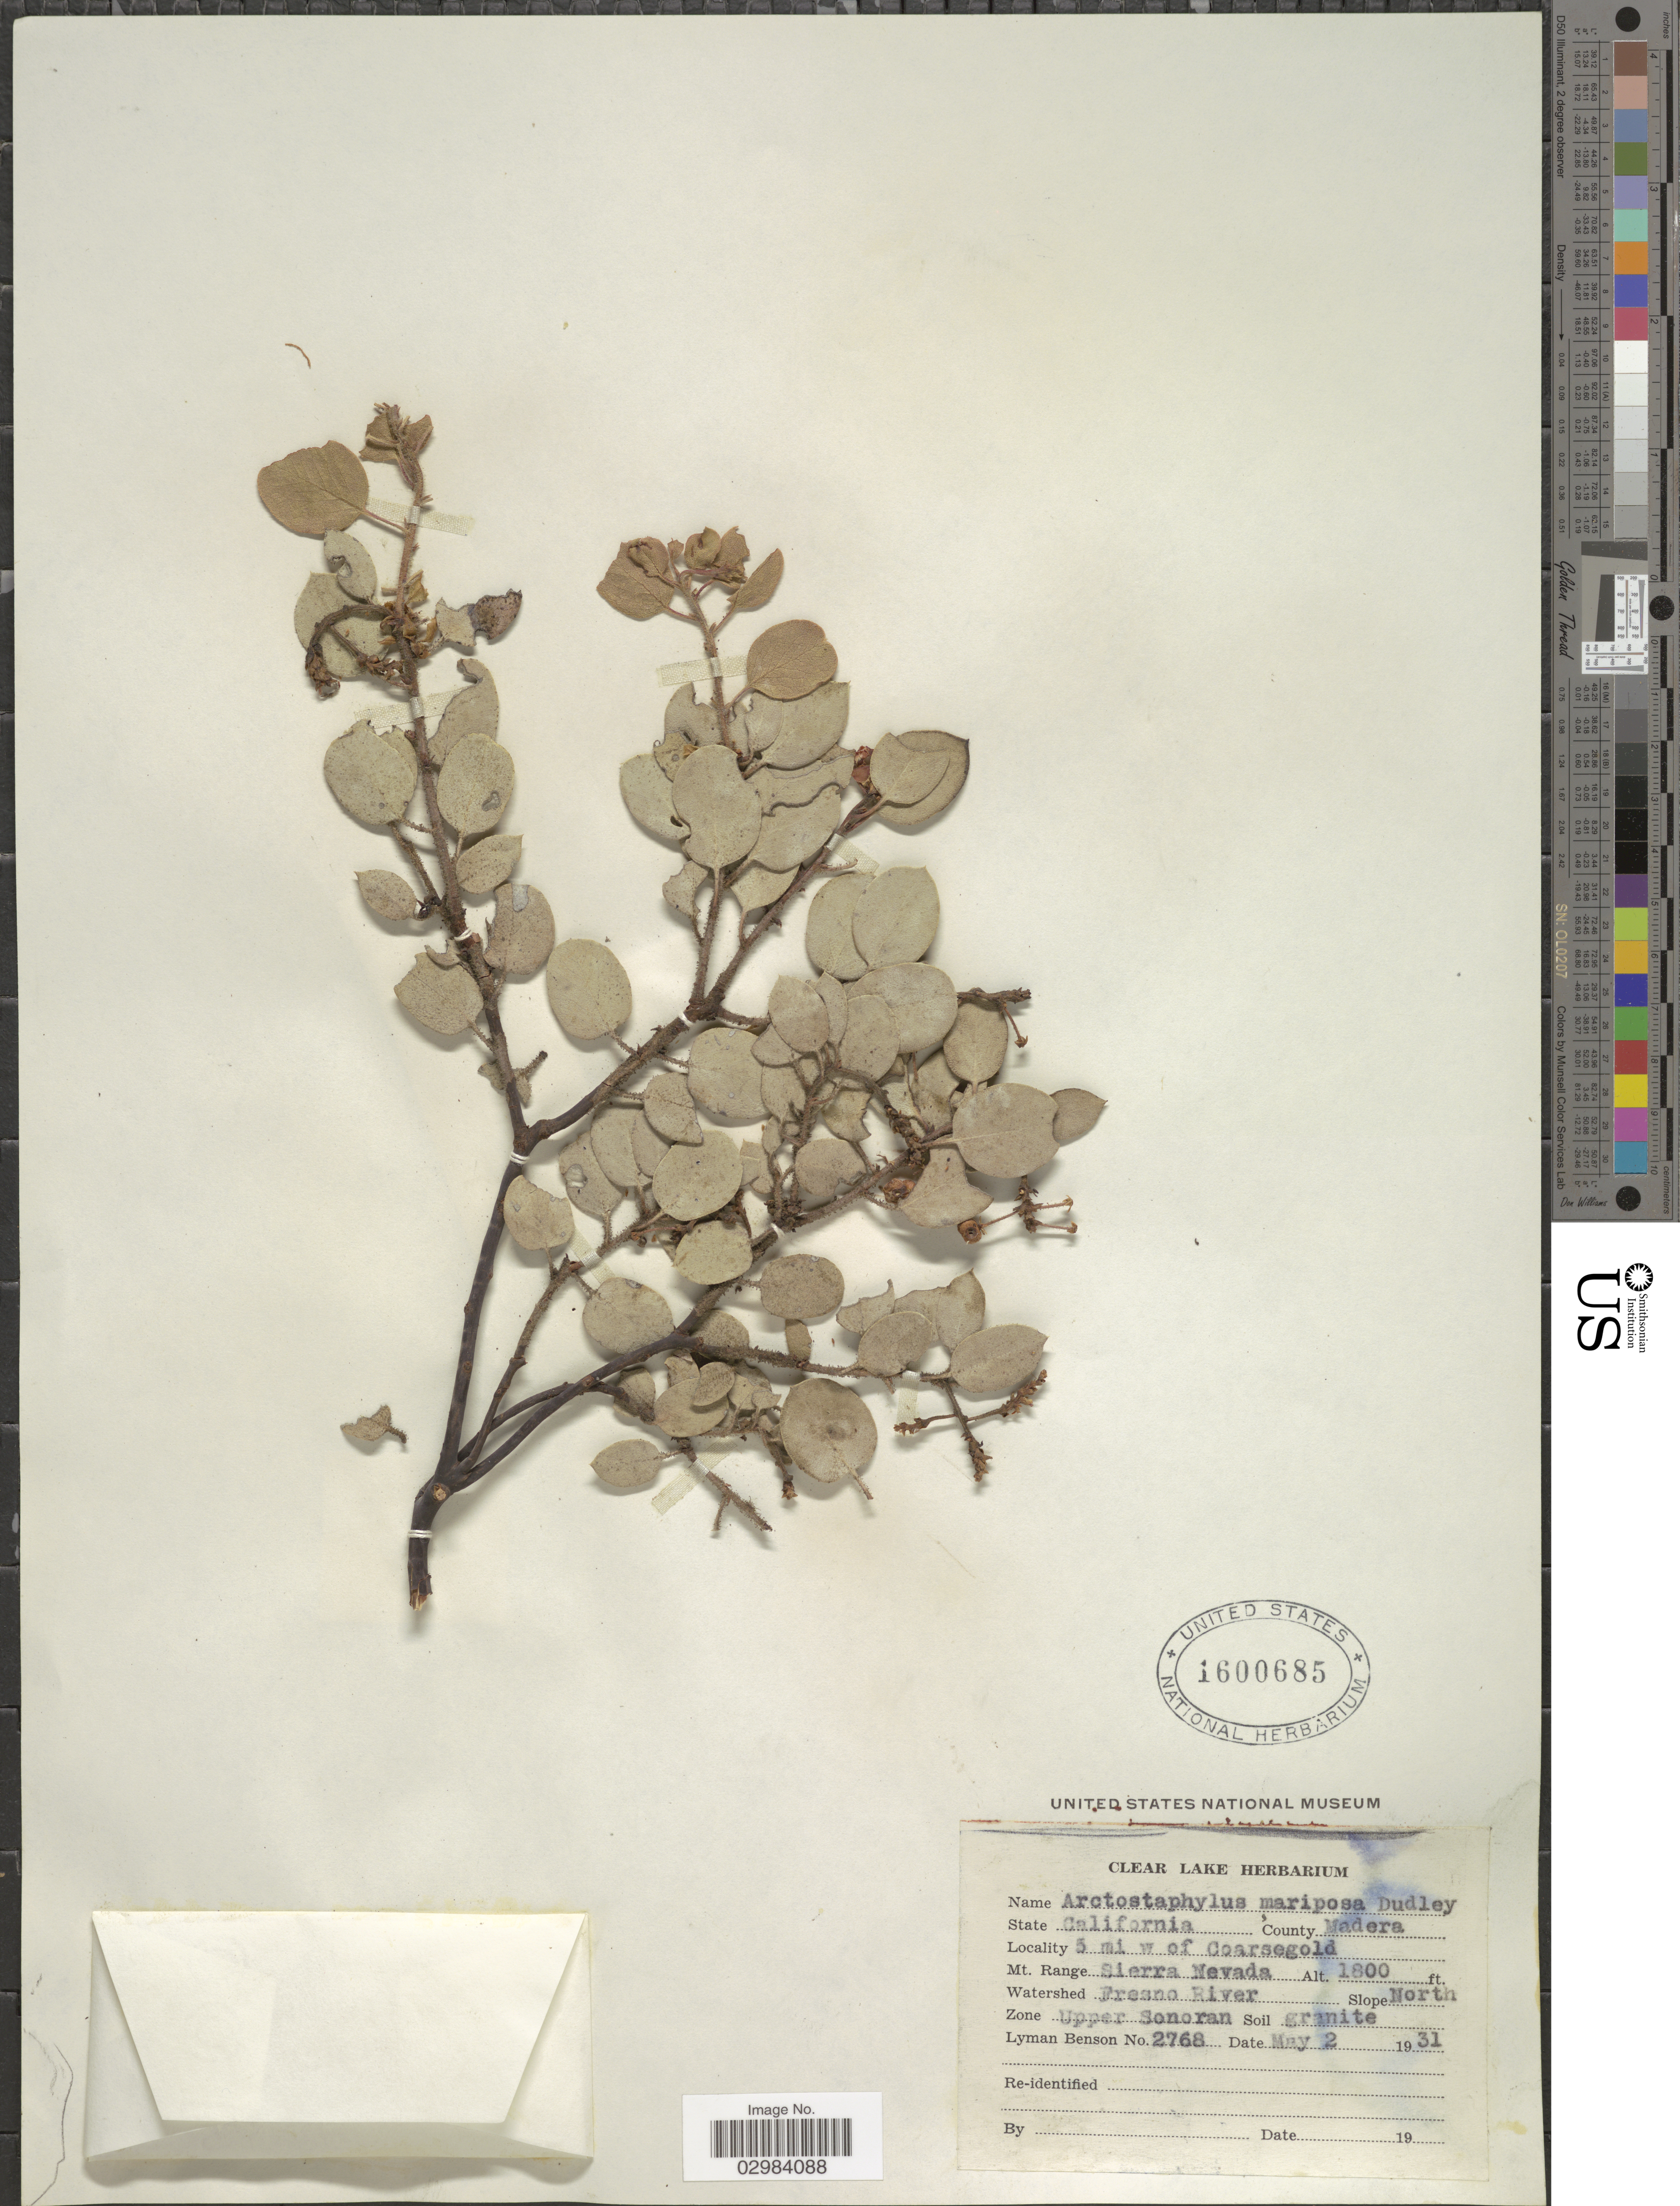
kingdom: Plantae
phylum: Tracheophyta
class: Magnoliopsida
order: Ericales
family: Ericaceae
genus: Arctostaphylos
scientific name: Arctostaphylos mariposa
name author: Dudley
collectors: L. Benson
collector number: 2768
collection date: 1931-05-02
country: United States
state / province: California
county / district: Madera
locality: County Madera, 5 mi w of Coarsegold, Mt. Range Sierra Nevada, Watershed Fresno River, Zone Upper Sonoran.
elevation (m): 549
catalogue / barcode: US 1600685